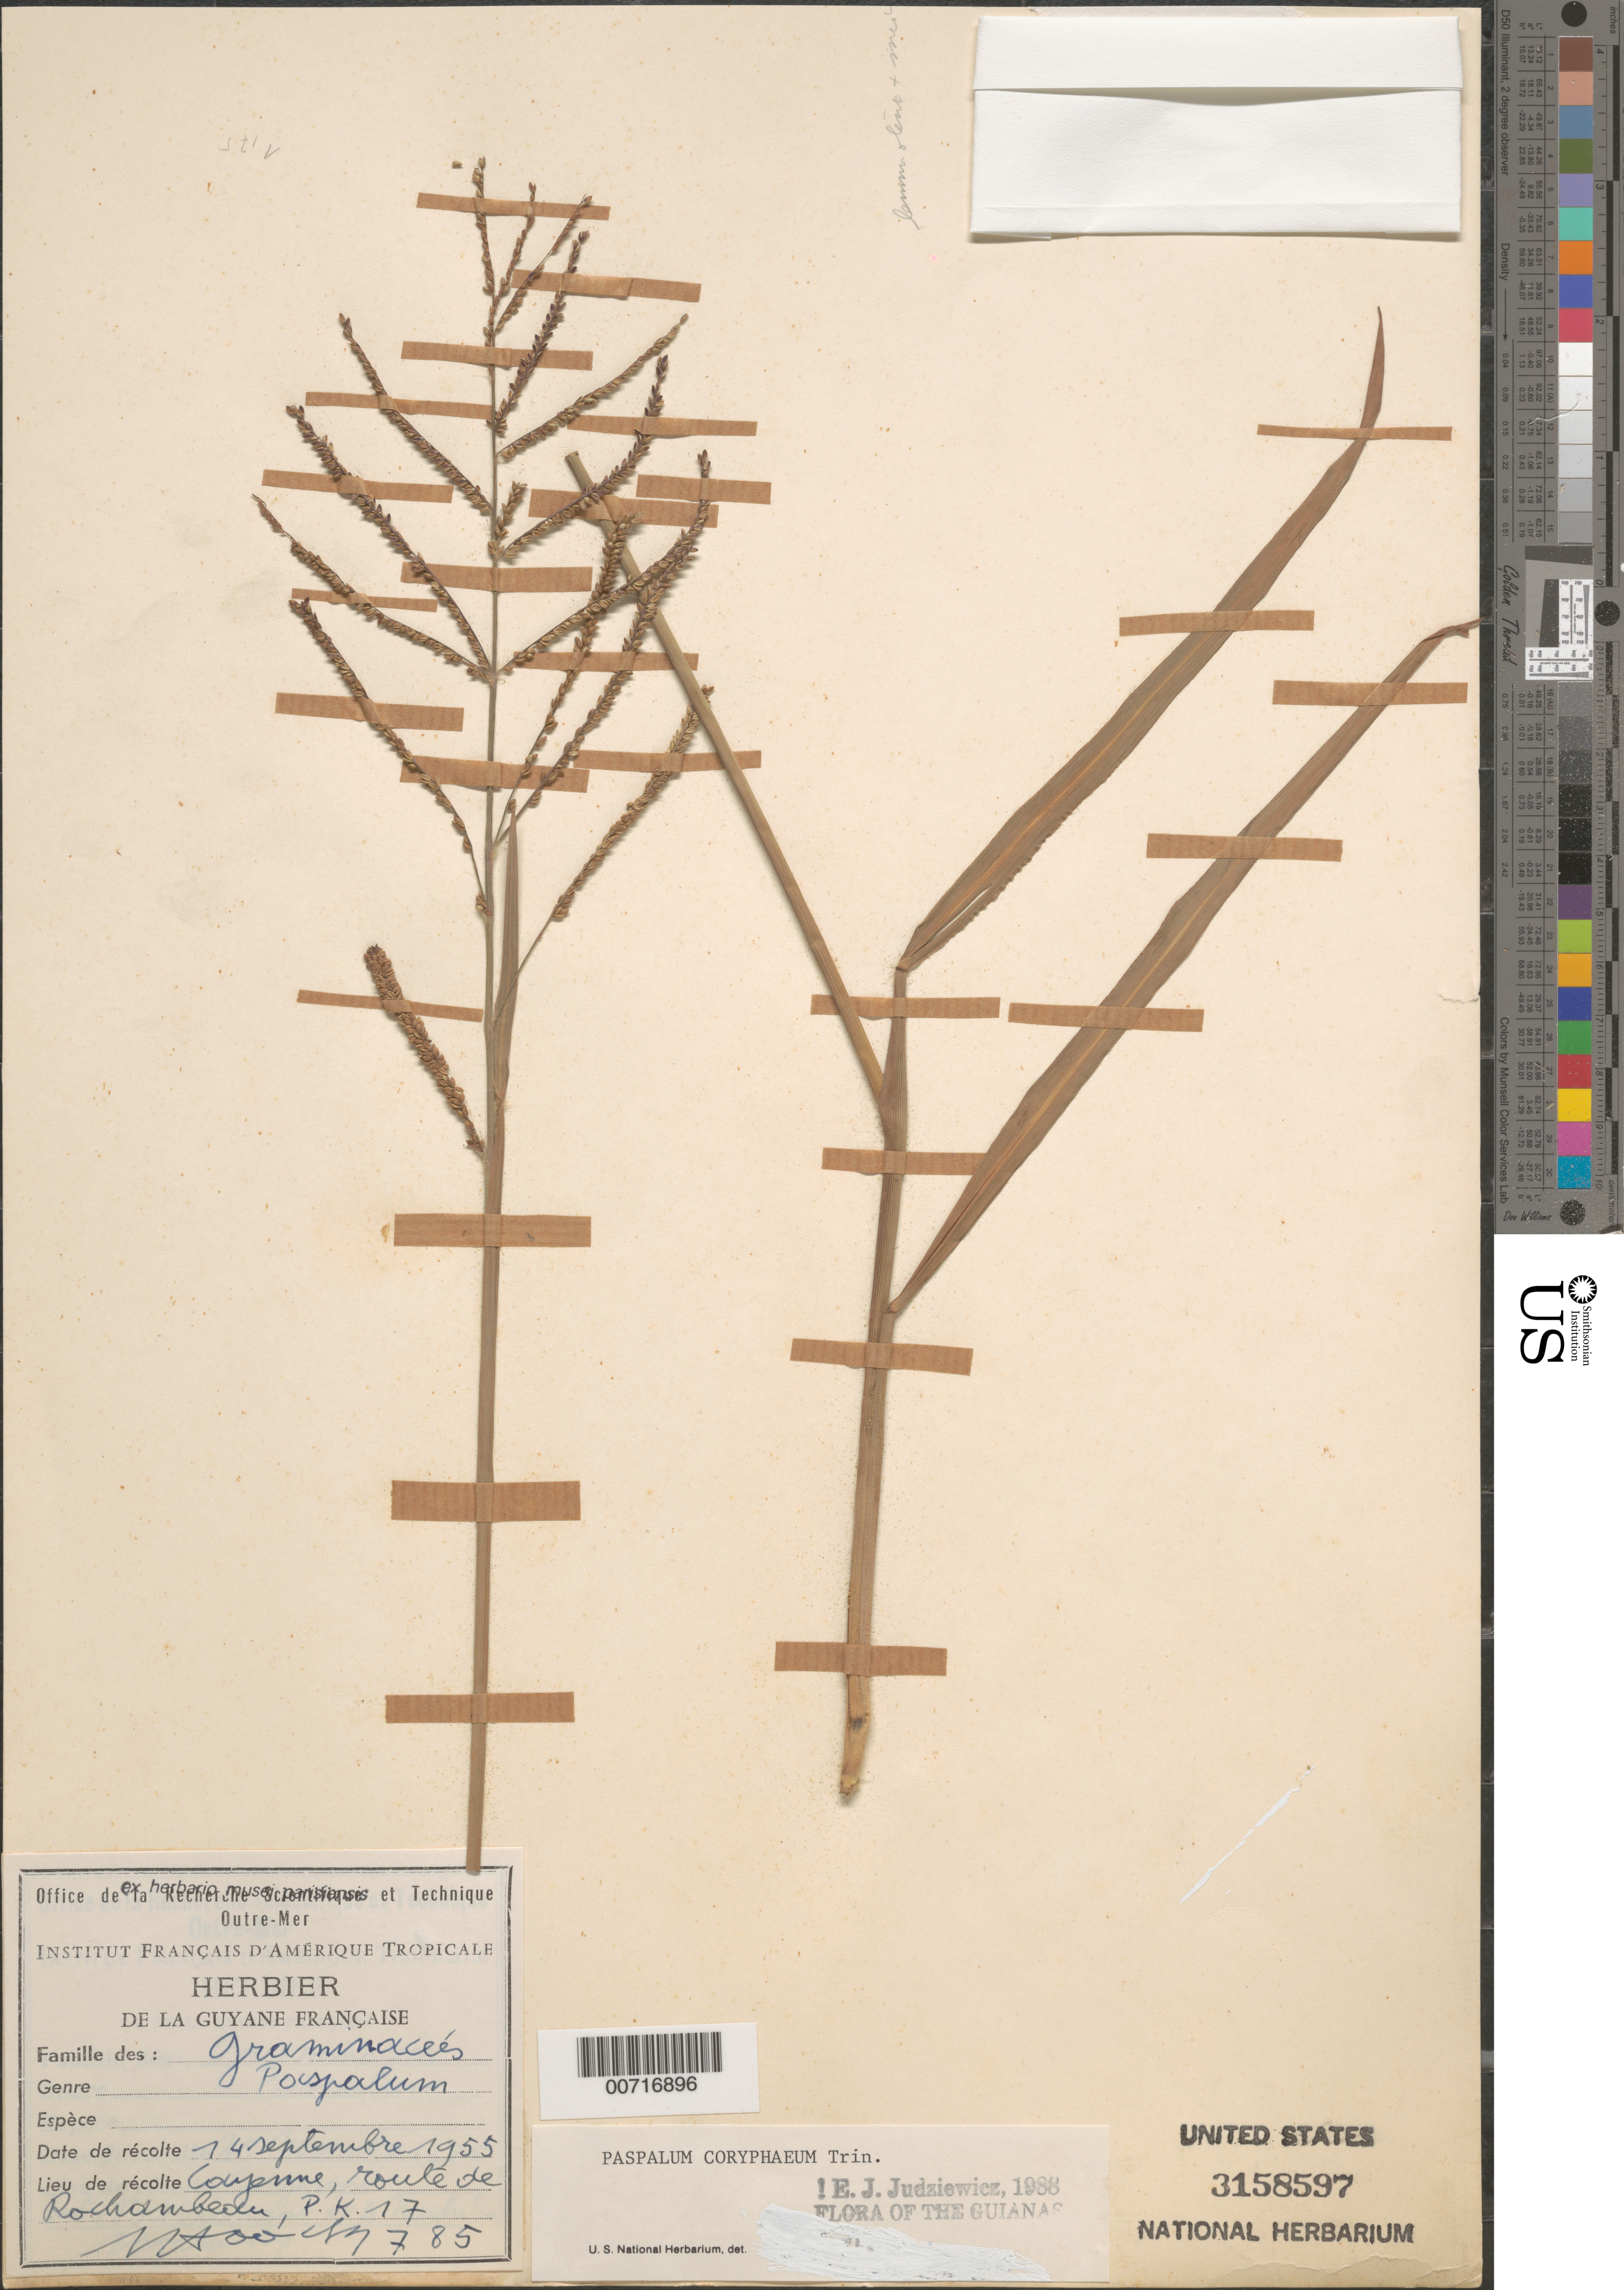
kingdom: Plantae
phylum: Tracheophyta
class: Liliopsida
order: Poales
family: Poaceae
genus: Paspalum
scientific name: Paspalum coryphaeum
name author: Trin.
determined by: Judziewicz, E. J.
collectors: J. Hoock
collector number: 785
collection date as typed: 14-Sep-55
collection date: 1955-09-14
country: French Guiana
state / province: Cayenne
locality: Cayenne, Route de la Rochambeau, P.K. 17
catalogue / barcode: US 3158597